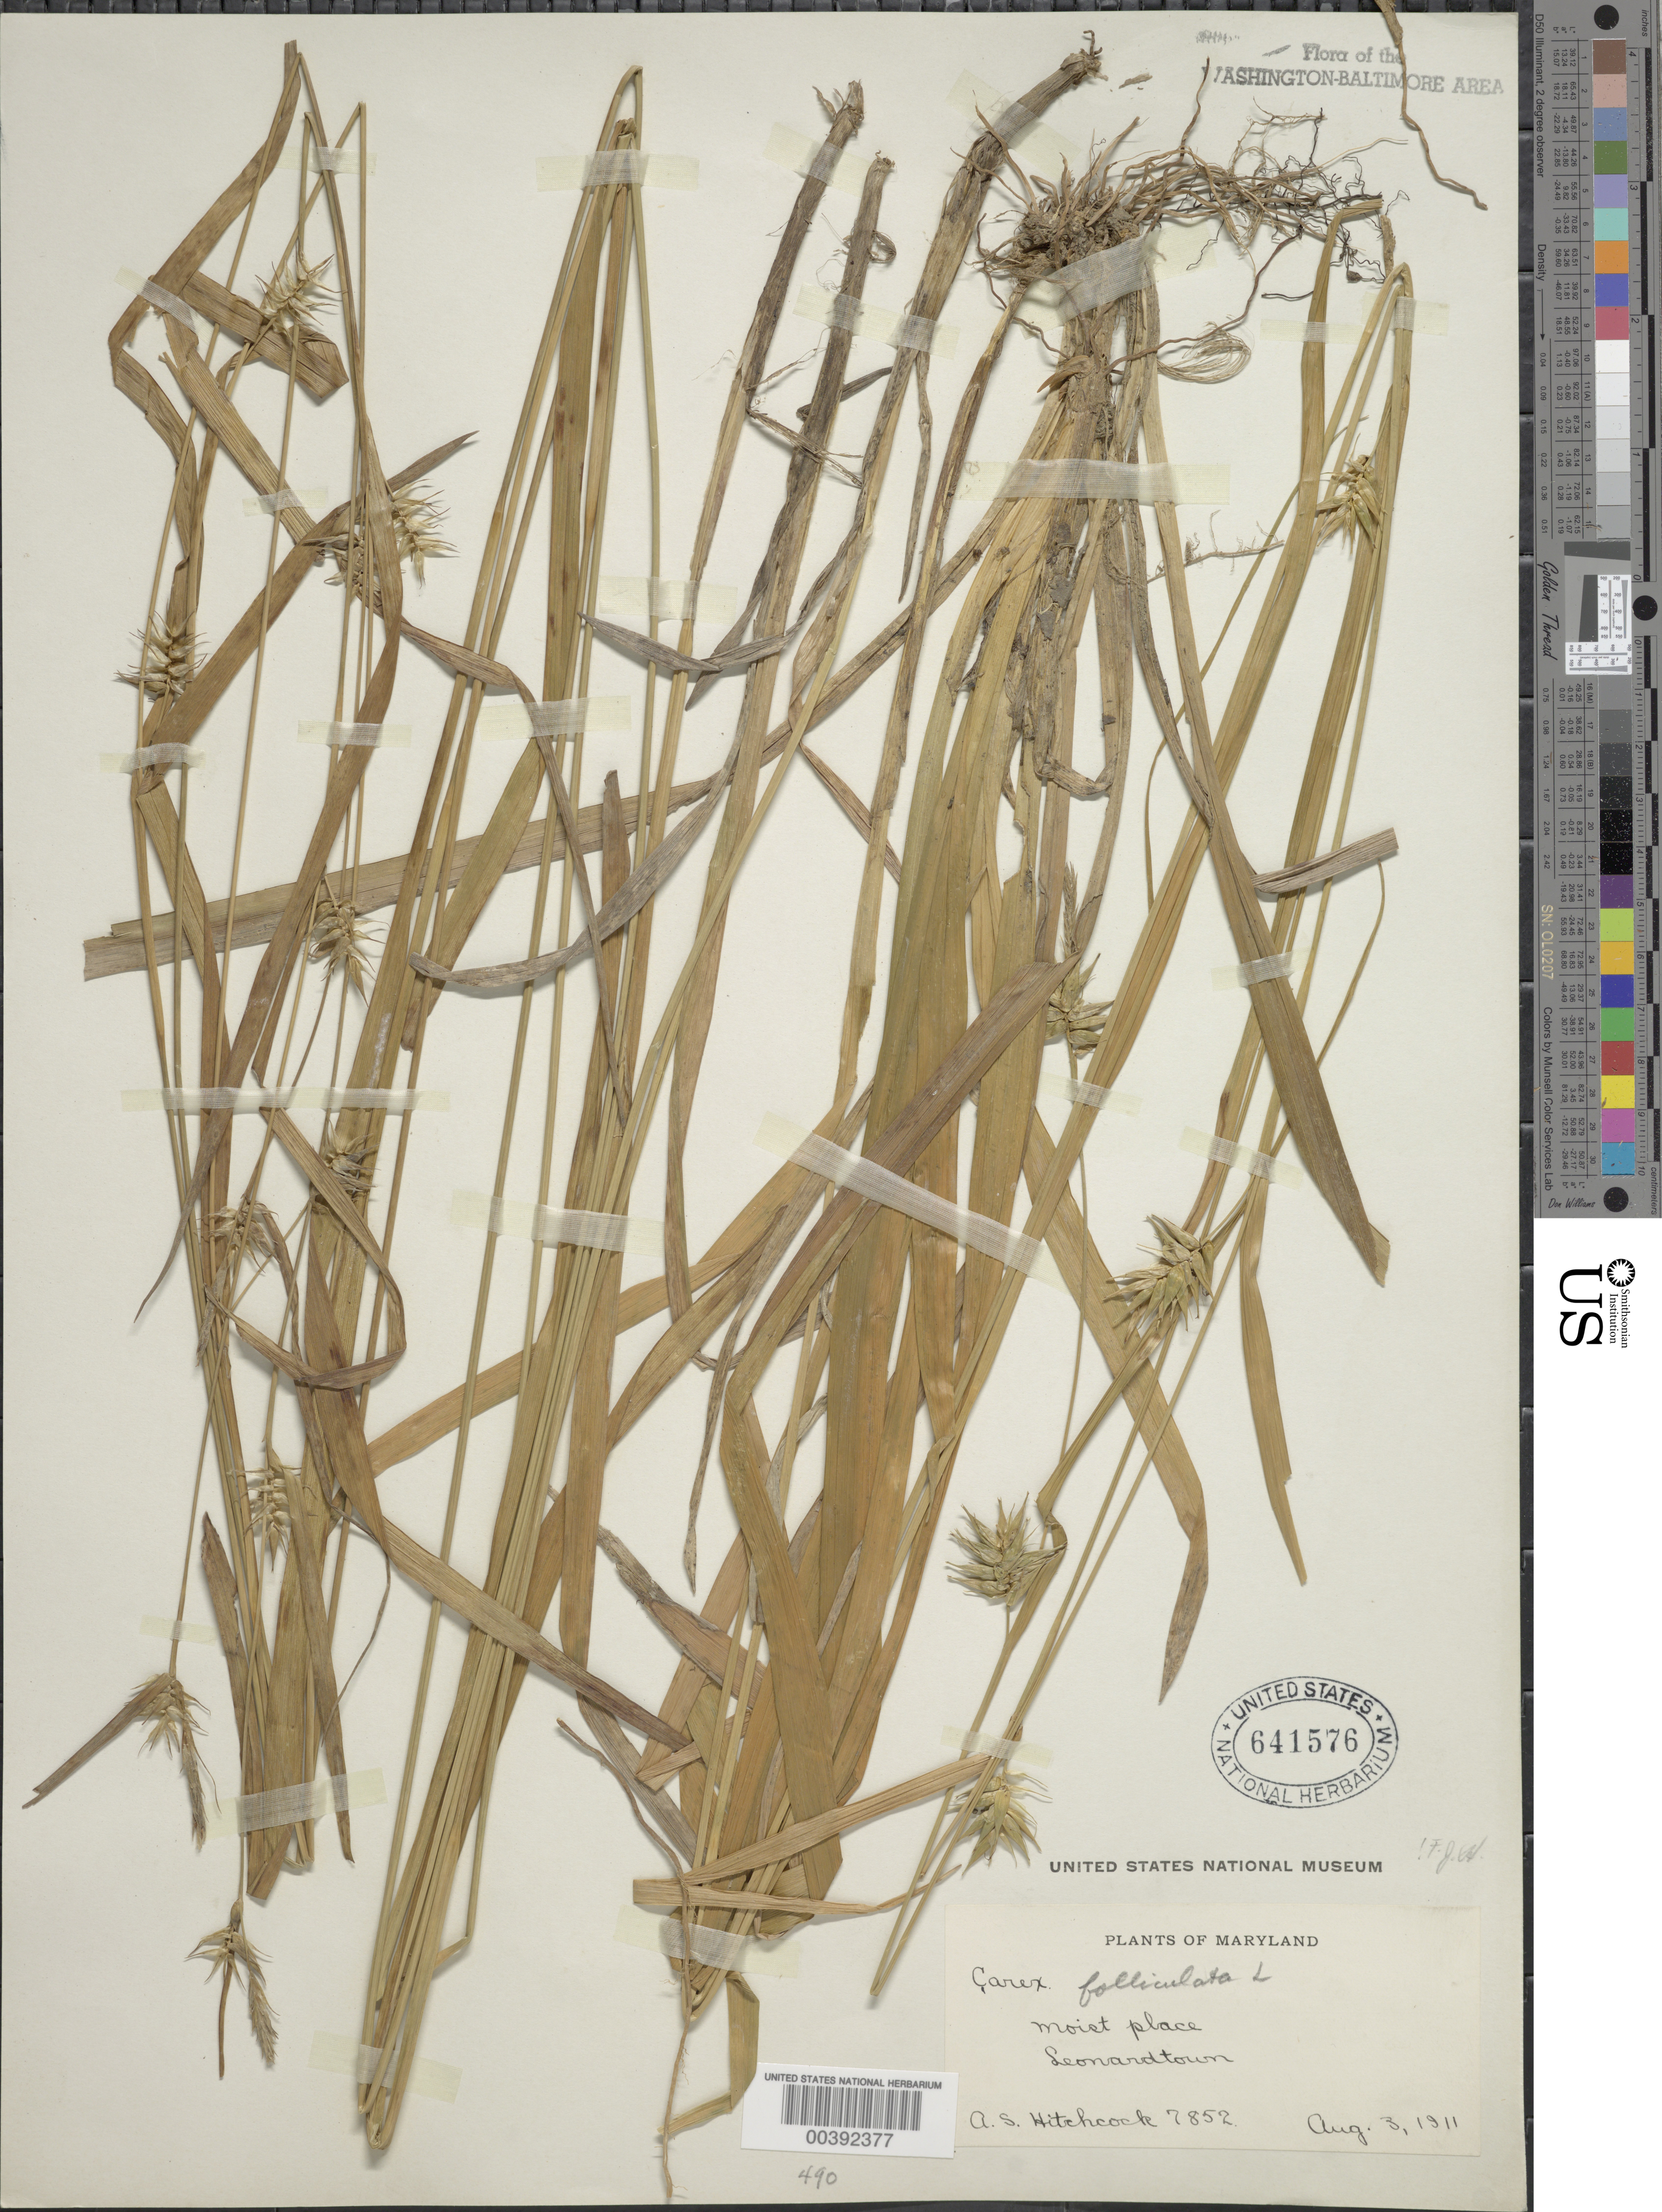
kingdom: Plantae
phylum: Tracheophyta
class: Liliopsida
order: Poales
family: Cyperaceae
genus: Carex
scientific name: Carex folliculata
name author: L.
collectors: A. S. Hitchcock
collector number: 7852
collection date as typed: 03 Aug 1911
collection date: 1911-08-03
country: United States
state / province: Maryland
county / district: St. Mary's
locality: Leonardtown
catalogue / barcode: US 641576